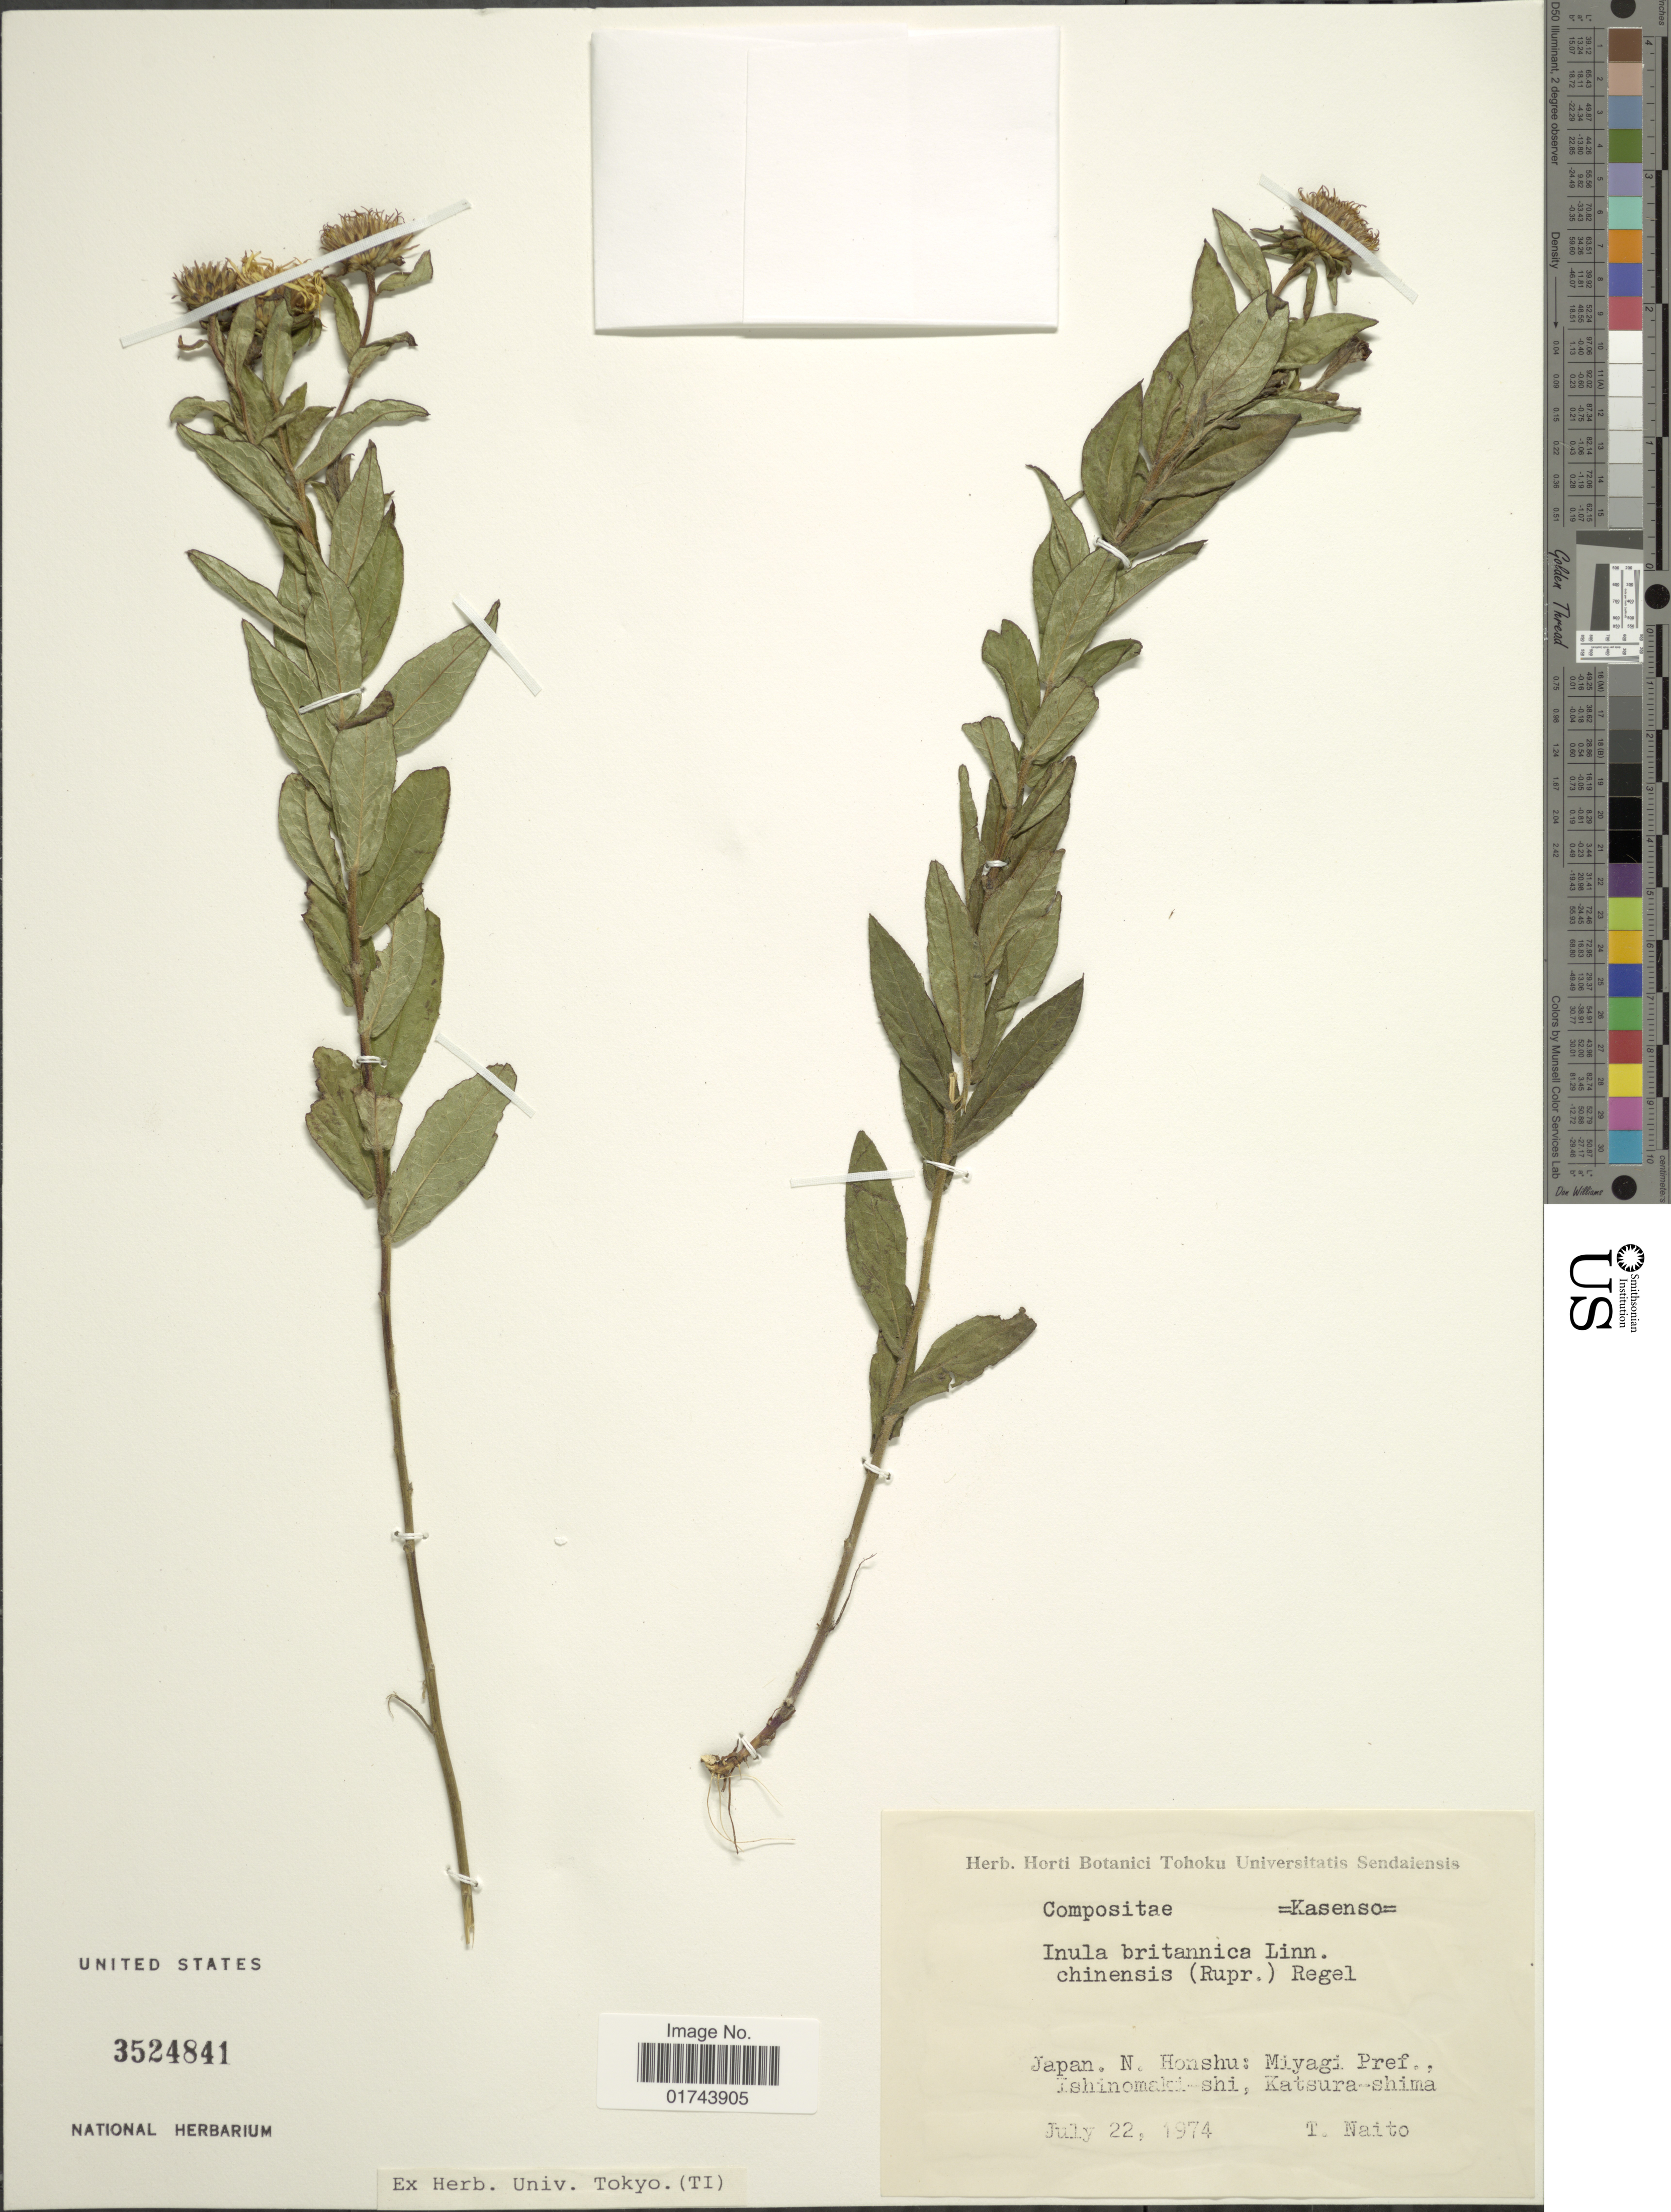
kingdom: Plantae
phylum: Tracheophyta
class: Magnoliopsida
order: Asterales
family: Asteraceae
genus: Inula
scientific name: Inula britannica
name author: L.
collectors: T. Naito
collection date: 1974-07-22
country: Japan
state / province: Miyagi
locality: N. Honshu: Miyagi Pref., Ishinomaki-shi, Katsura-shima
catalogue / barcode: US 3524841